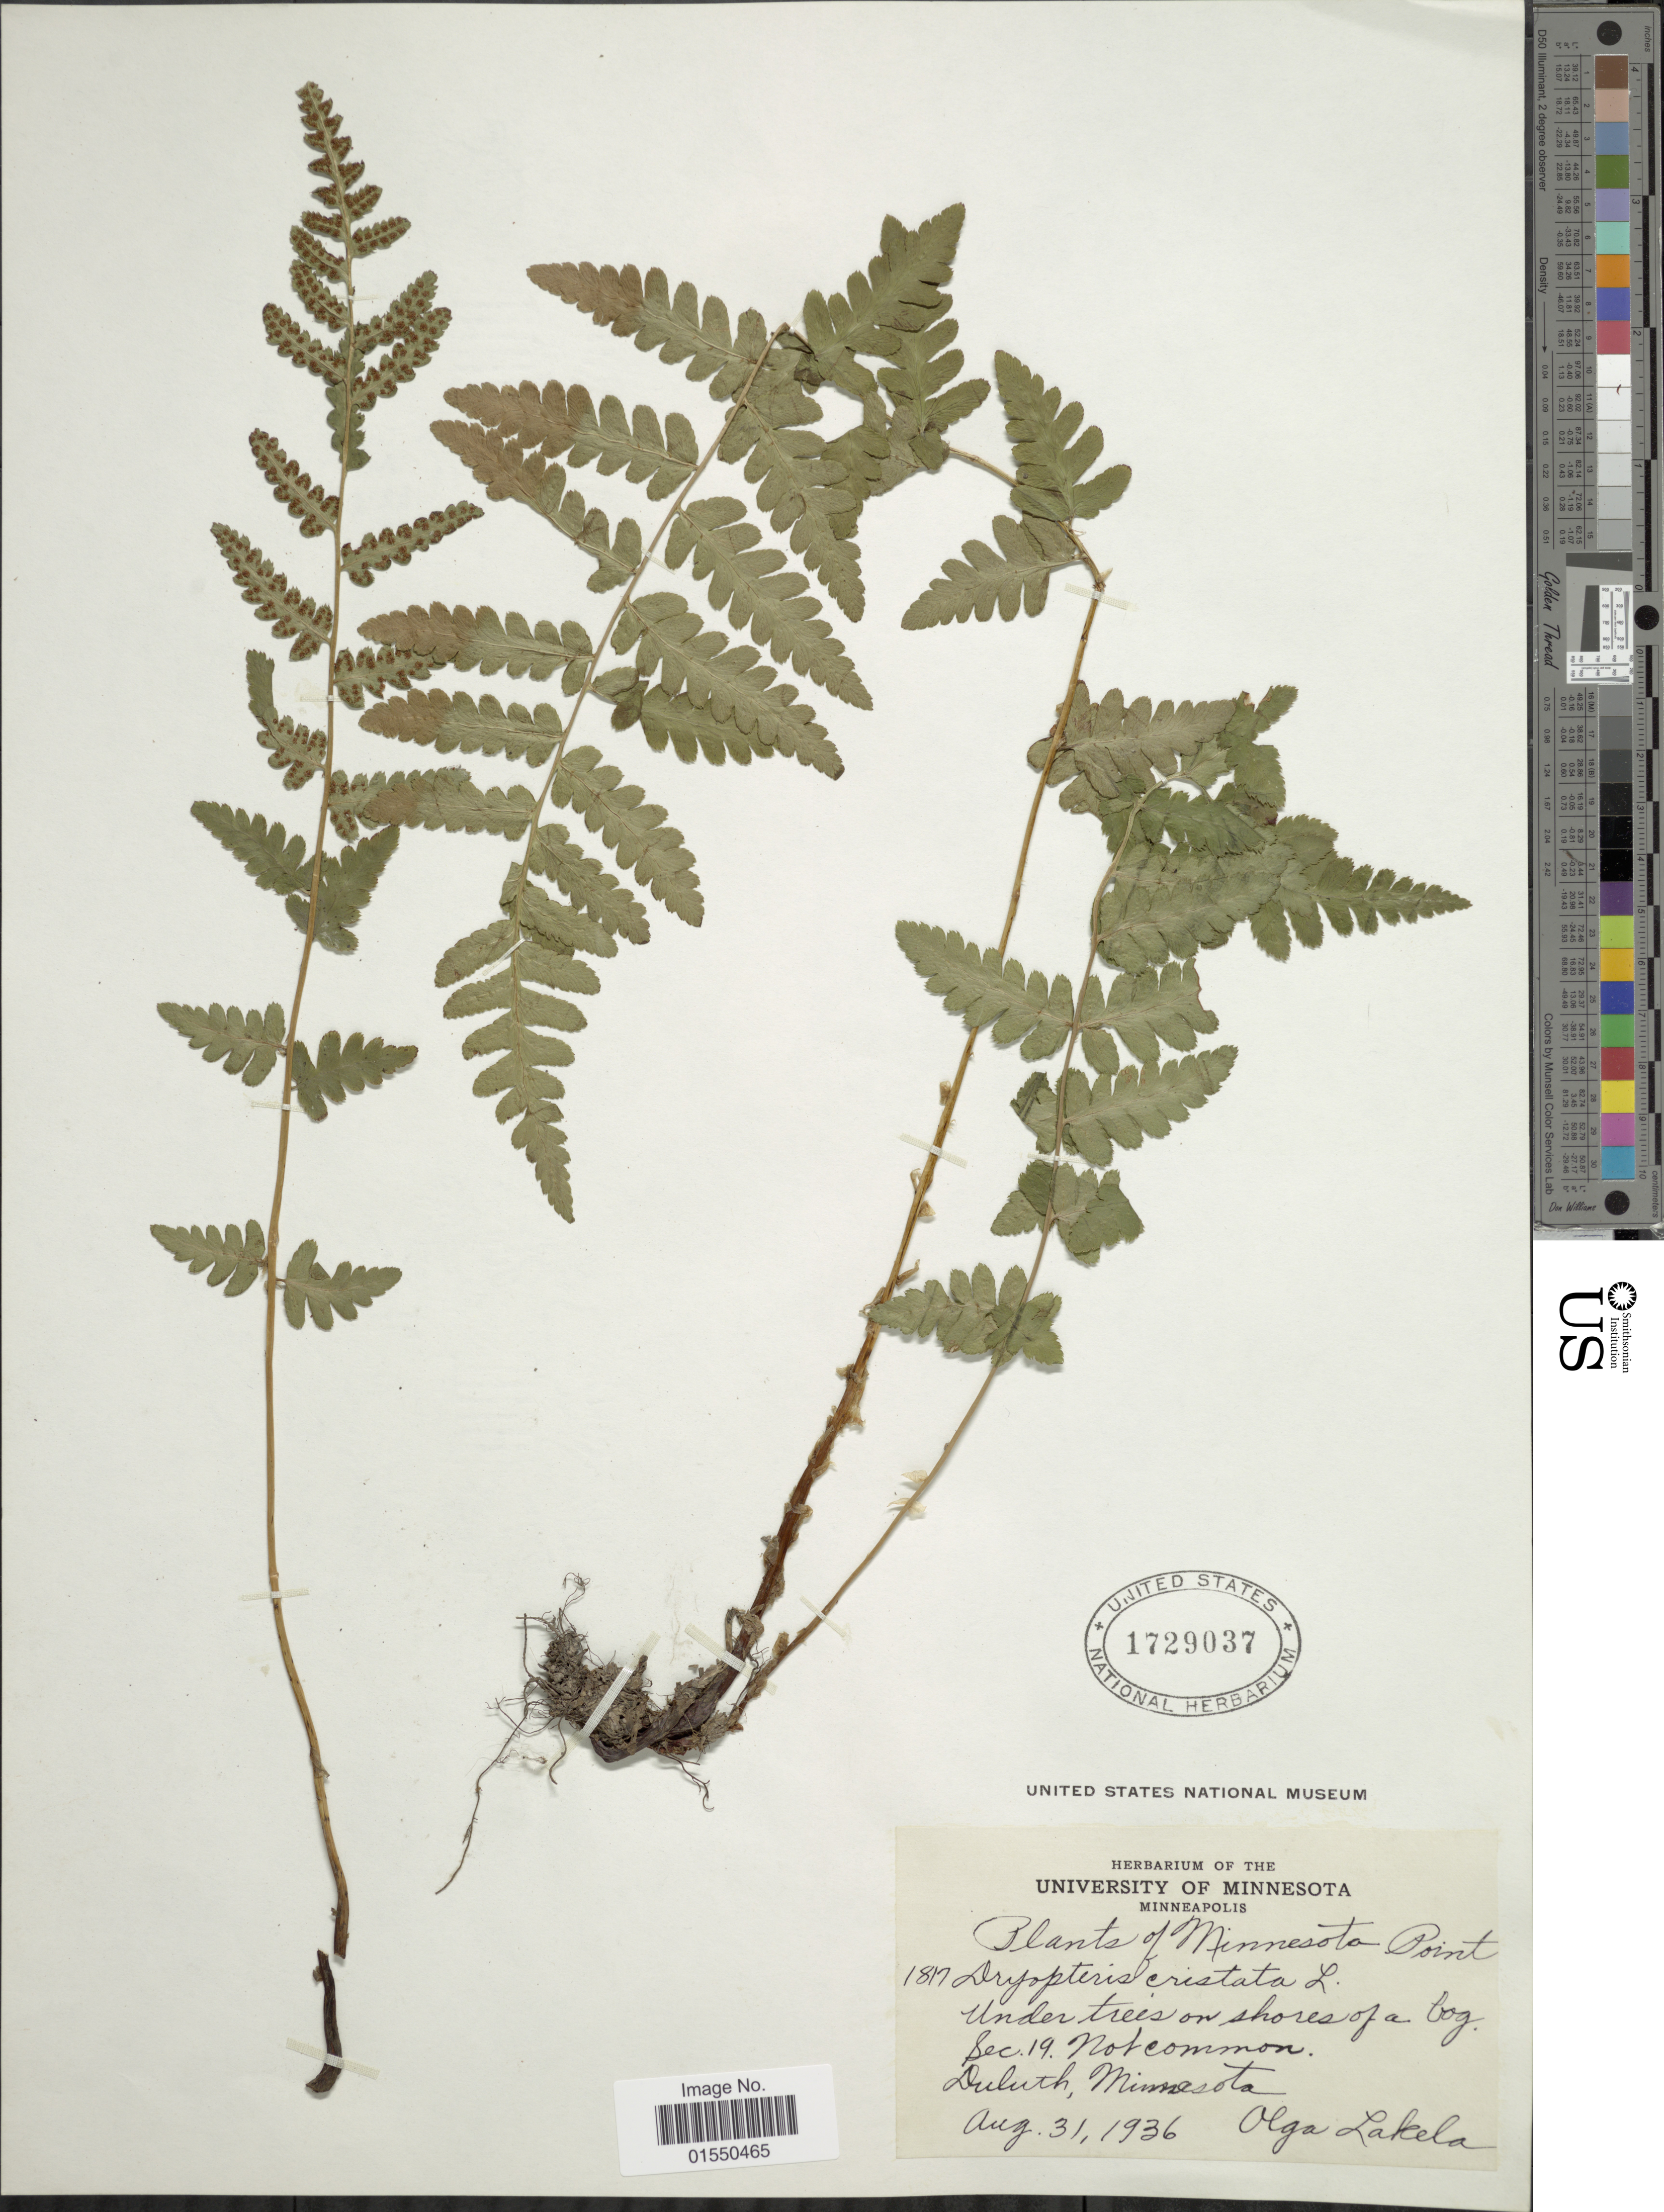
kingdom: Plantae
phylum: Tracheophyta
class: Polypodiopsida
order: Polypodiales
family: Dryopteridaceae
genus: Dryopteris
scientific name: Dryopteris cristata var. spinulosa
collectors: O. K. Lakela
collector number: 1817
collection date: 1936-08-31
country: United States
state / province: Minnesota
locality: Duluth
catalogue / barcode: US 1729037